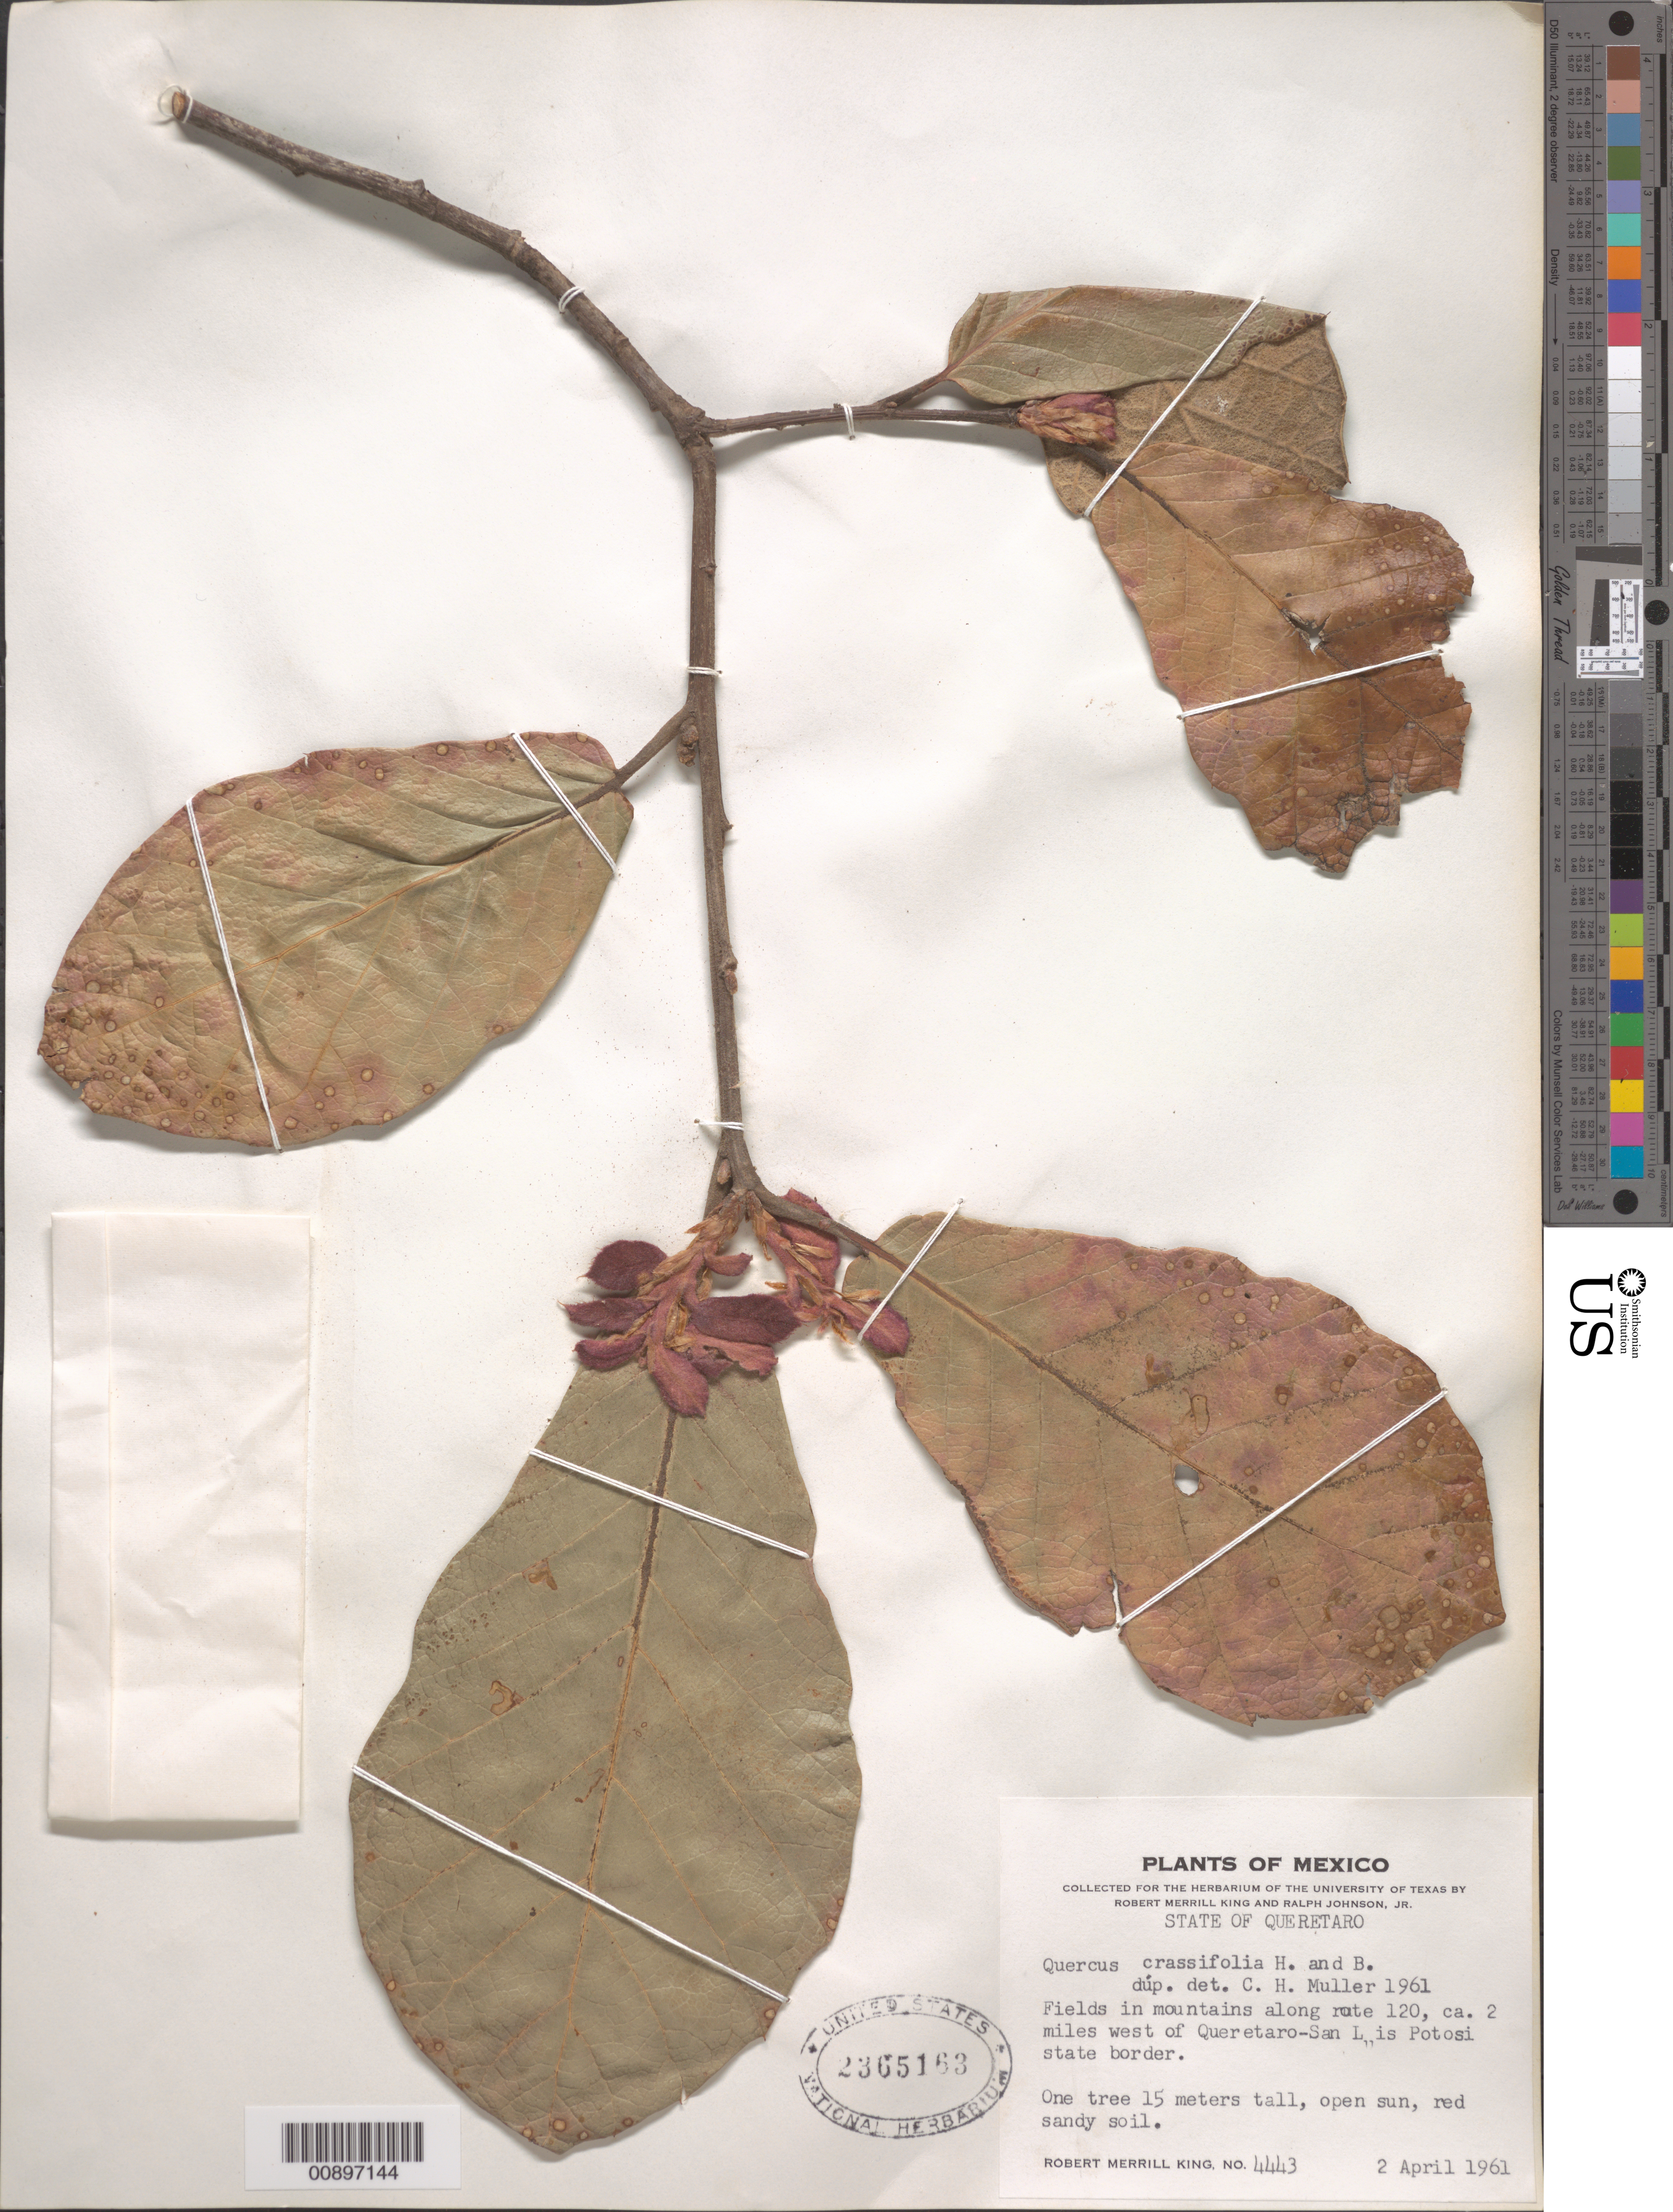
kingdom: Plantae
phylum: Tracheophyta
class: Magnoliopsida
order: Fagales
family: Fagaceae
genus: Quercus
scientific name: Quercus crassifolia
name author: Humb. & Bonpl.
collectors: R. M. King & R. Johnson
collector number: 4443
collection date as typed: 02 Apr 1961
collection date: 1961-04-02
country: Mexico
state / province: Querétaro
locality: Along route 120, ca. 2 miles west of Querétaro-San Luis Potosí state border.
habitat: Fields in mountains along route. Open sun; red sandy soil.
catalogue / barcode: US 2365163